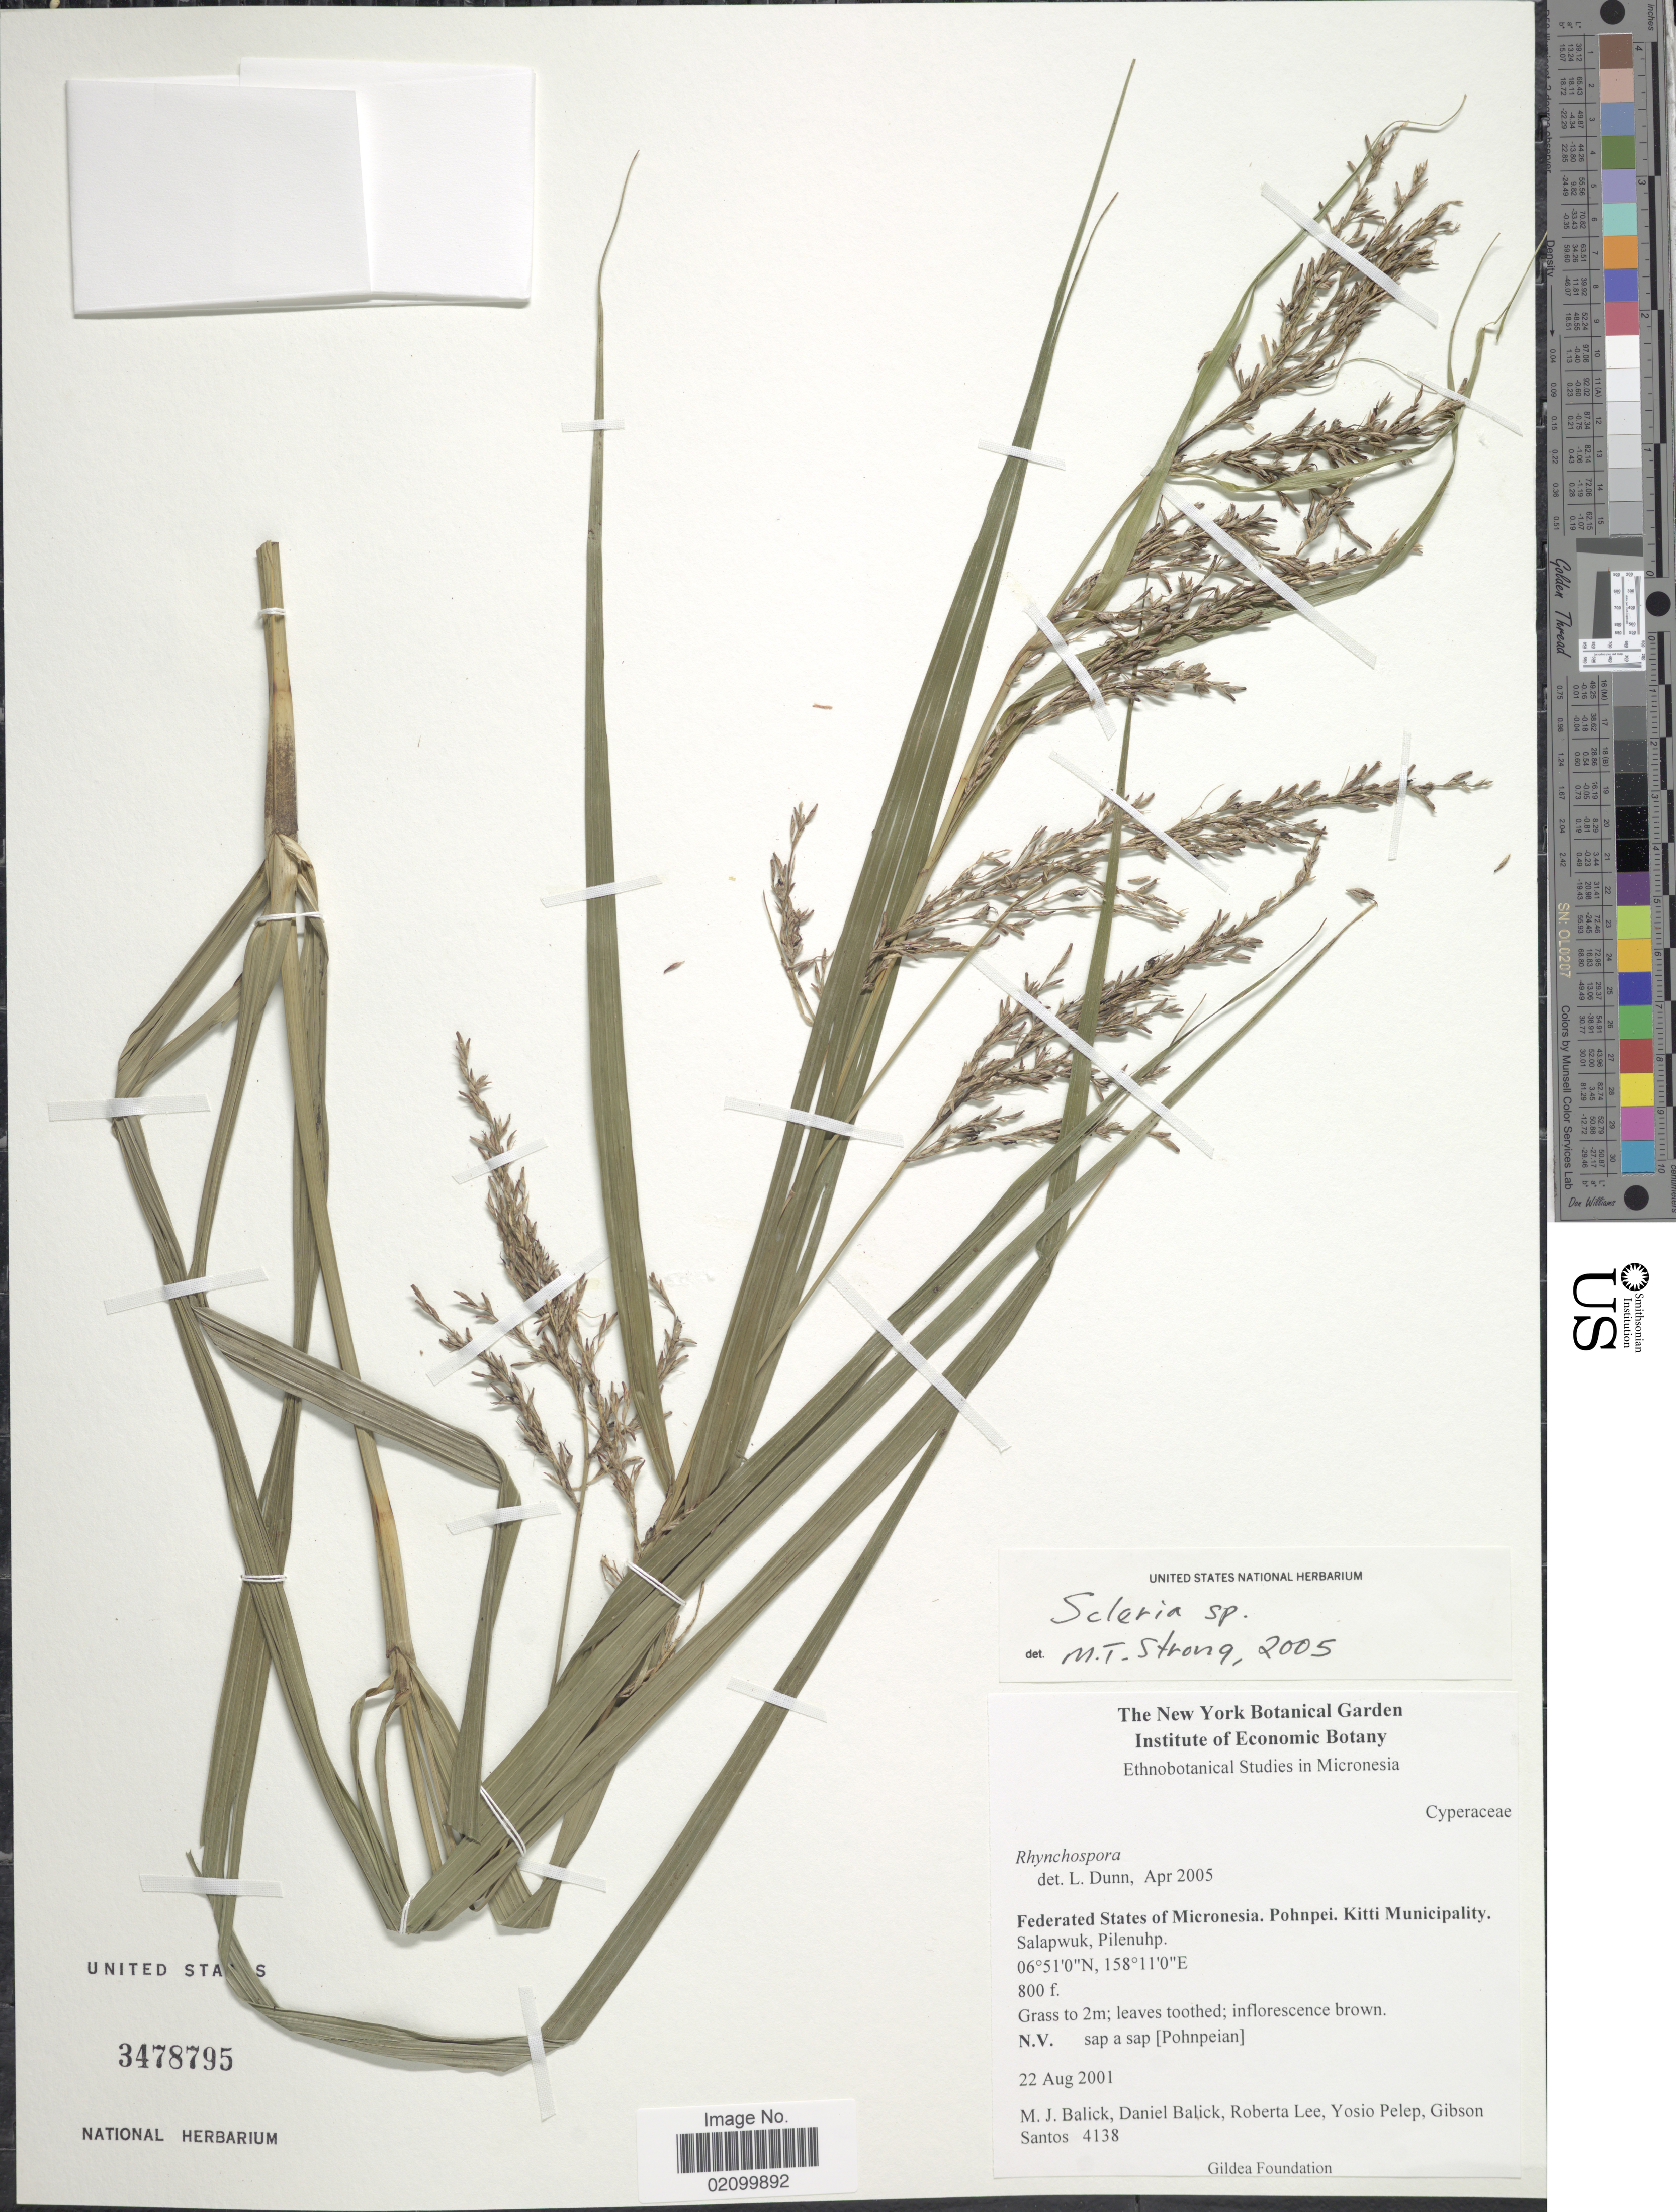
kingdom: Plantae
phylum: Tracheophyta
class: Liliopsida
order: Poales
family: Cyperaceae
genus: Scleria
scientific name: Scleria scrobiculata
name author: Nees & Meyen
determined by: Strong, Mark T., (BOT), Smithsonian Institution - National Museum of Natural History (UNITED STATES)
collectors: M. J. Balick, D. Balick, R. Lee, Y. Pelep & G. Santos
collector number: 4138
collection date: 2001-08-22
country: Micronesia, Federated States of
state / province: Pohnpei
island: Pohnpei [Ponape]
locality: Kitti Municipality. Salapwuk, Pilenuhp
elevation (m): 244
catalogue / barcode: US 3478795